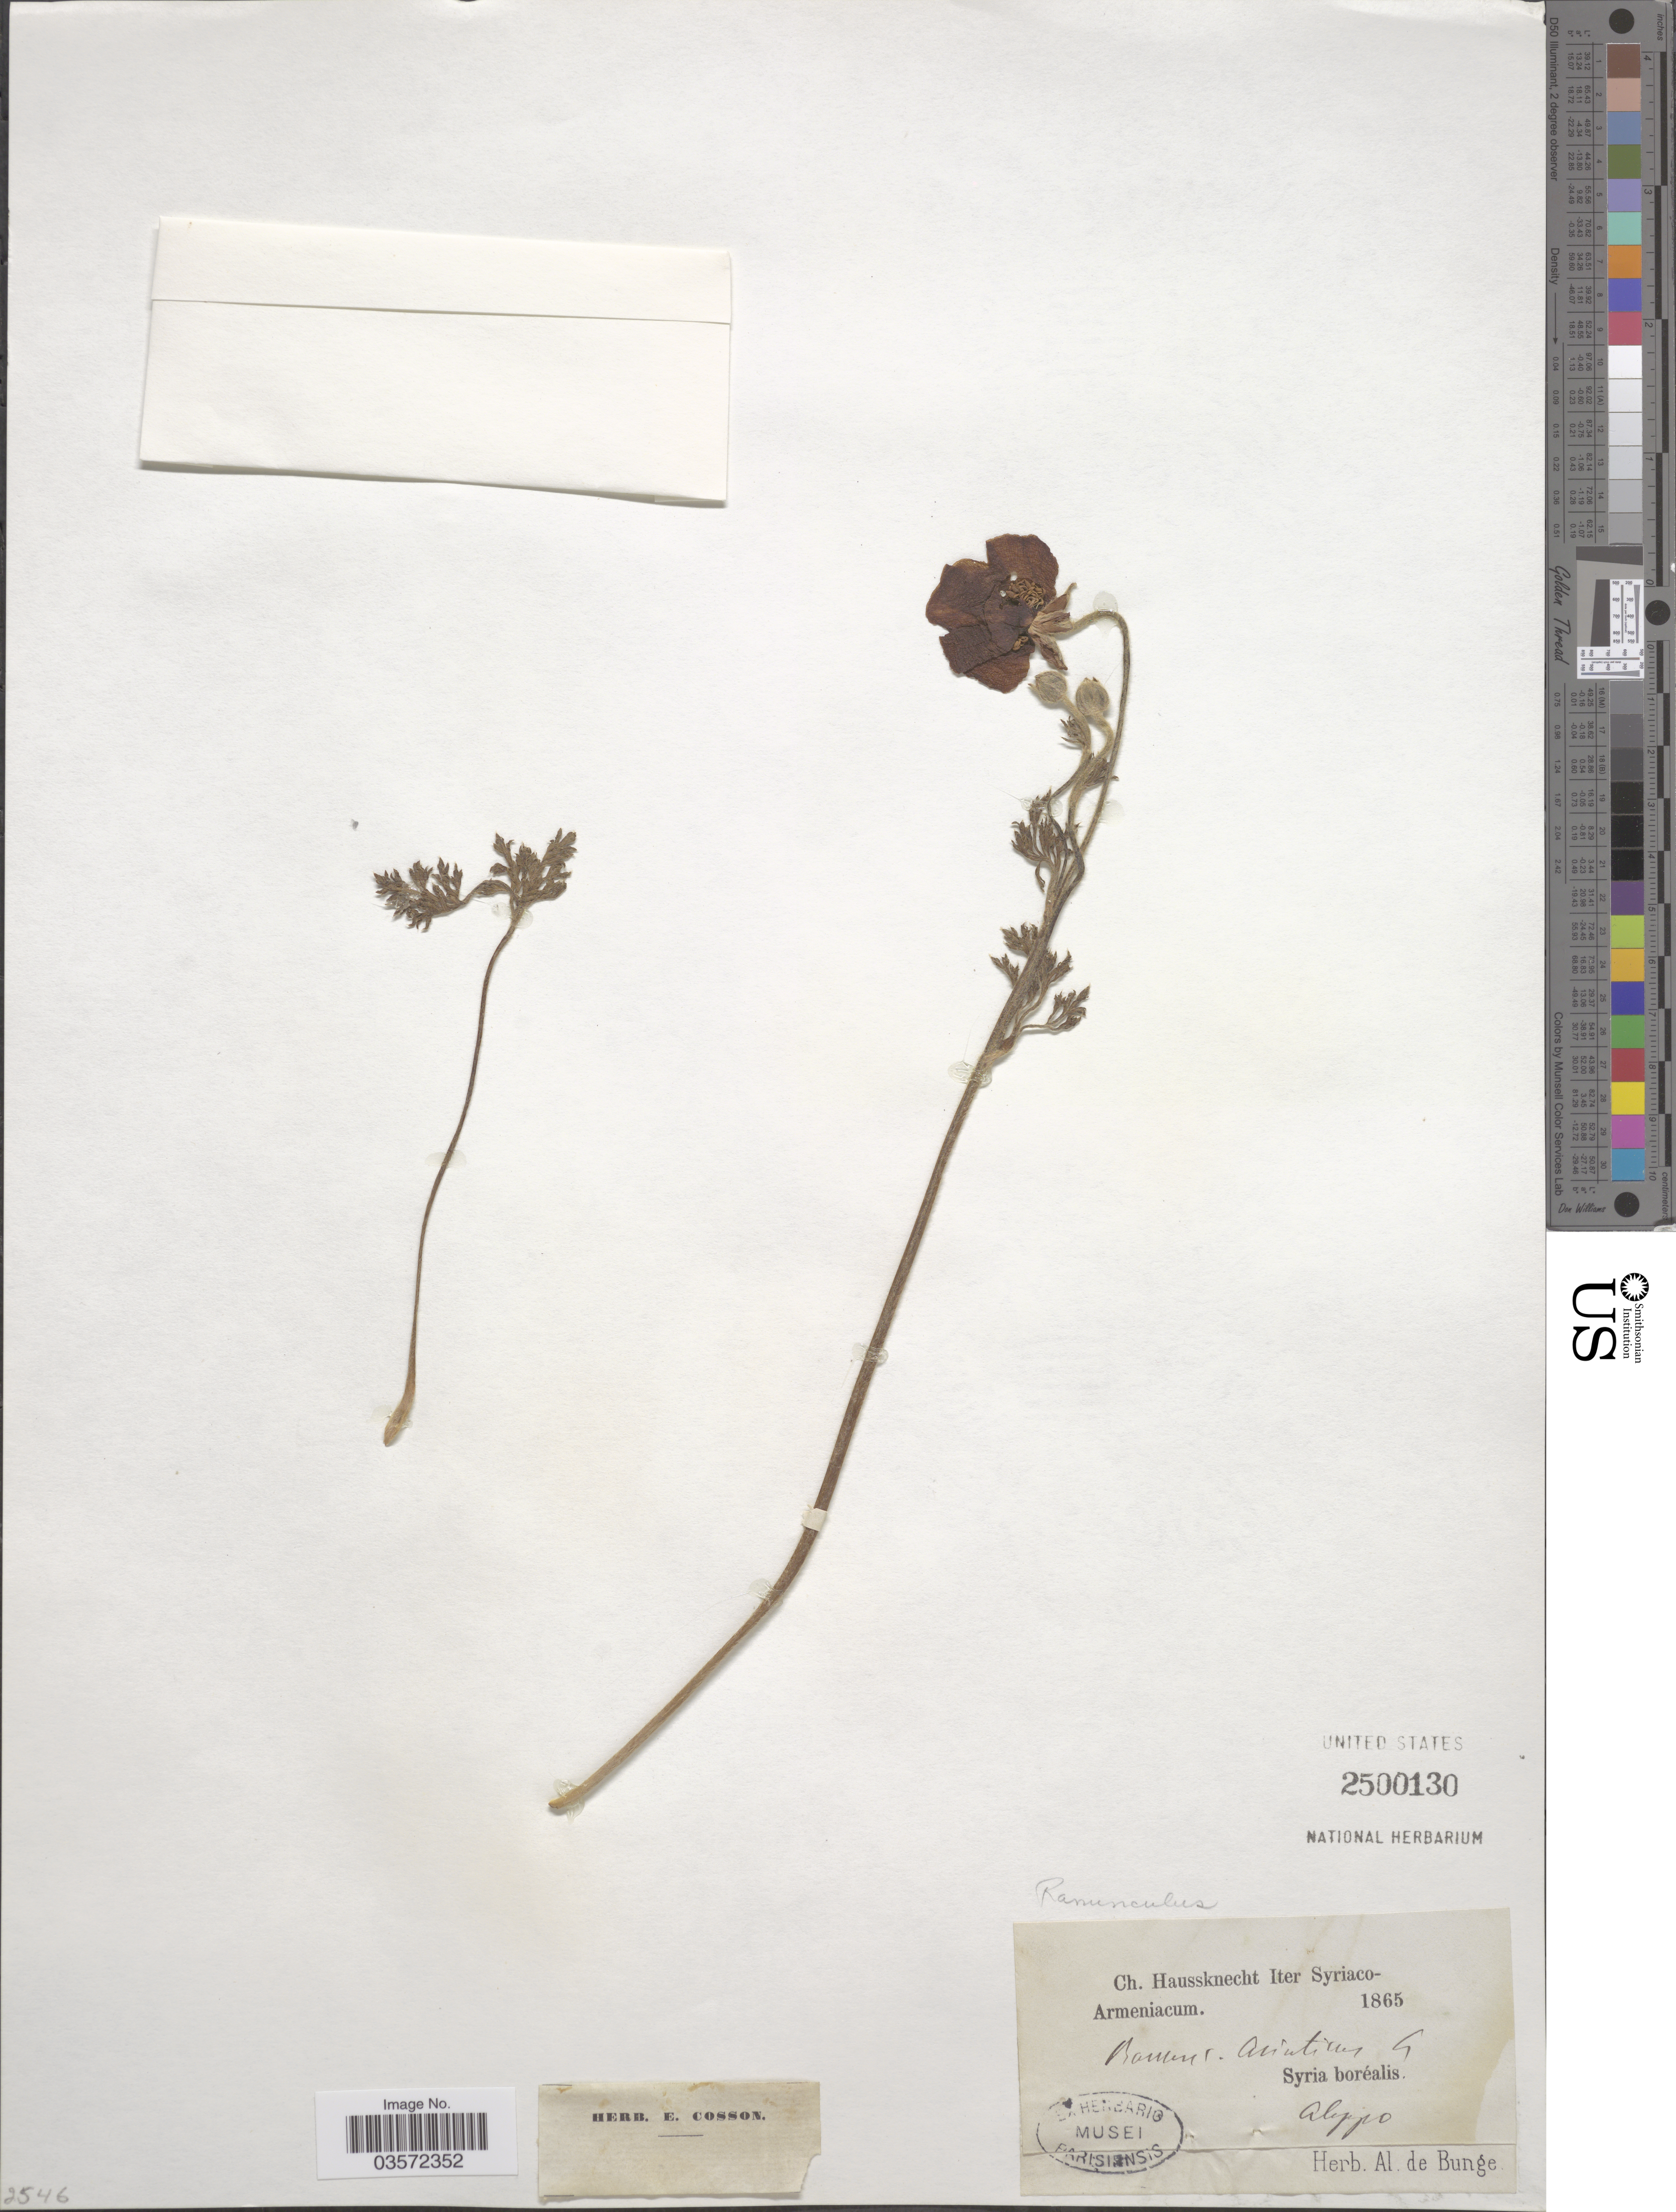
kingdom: Plantae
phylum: Tracheophyta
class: Magnoliopsida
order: Ranunculales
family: Ranunculaceae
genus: Ranunculus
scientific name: Ranunculus asiaticus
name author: L.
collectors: C. Haussknecht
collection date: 1865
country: Syria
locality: Syria boréalis. Aleppo.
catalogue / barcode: US 2500130